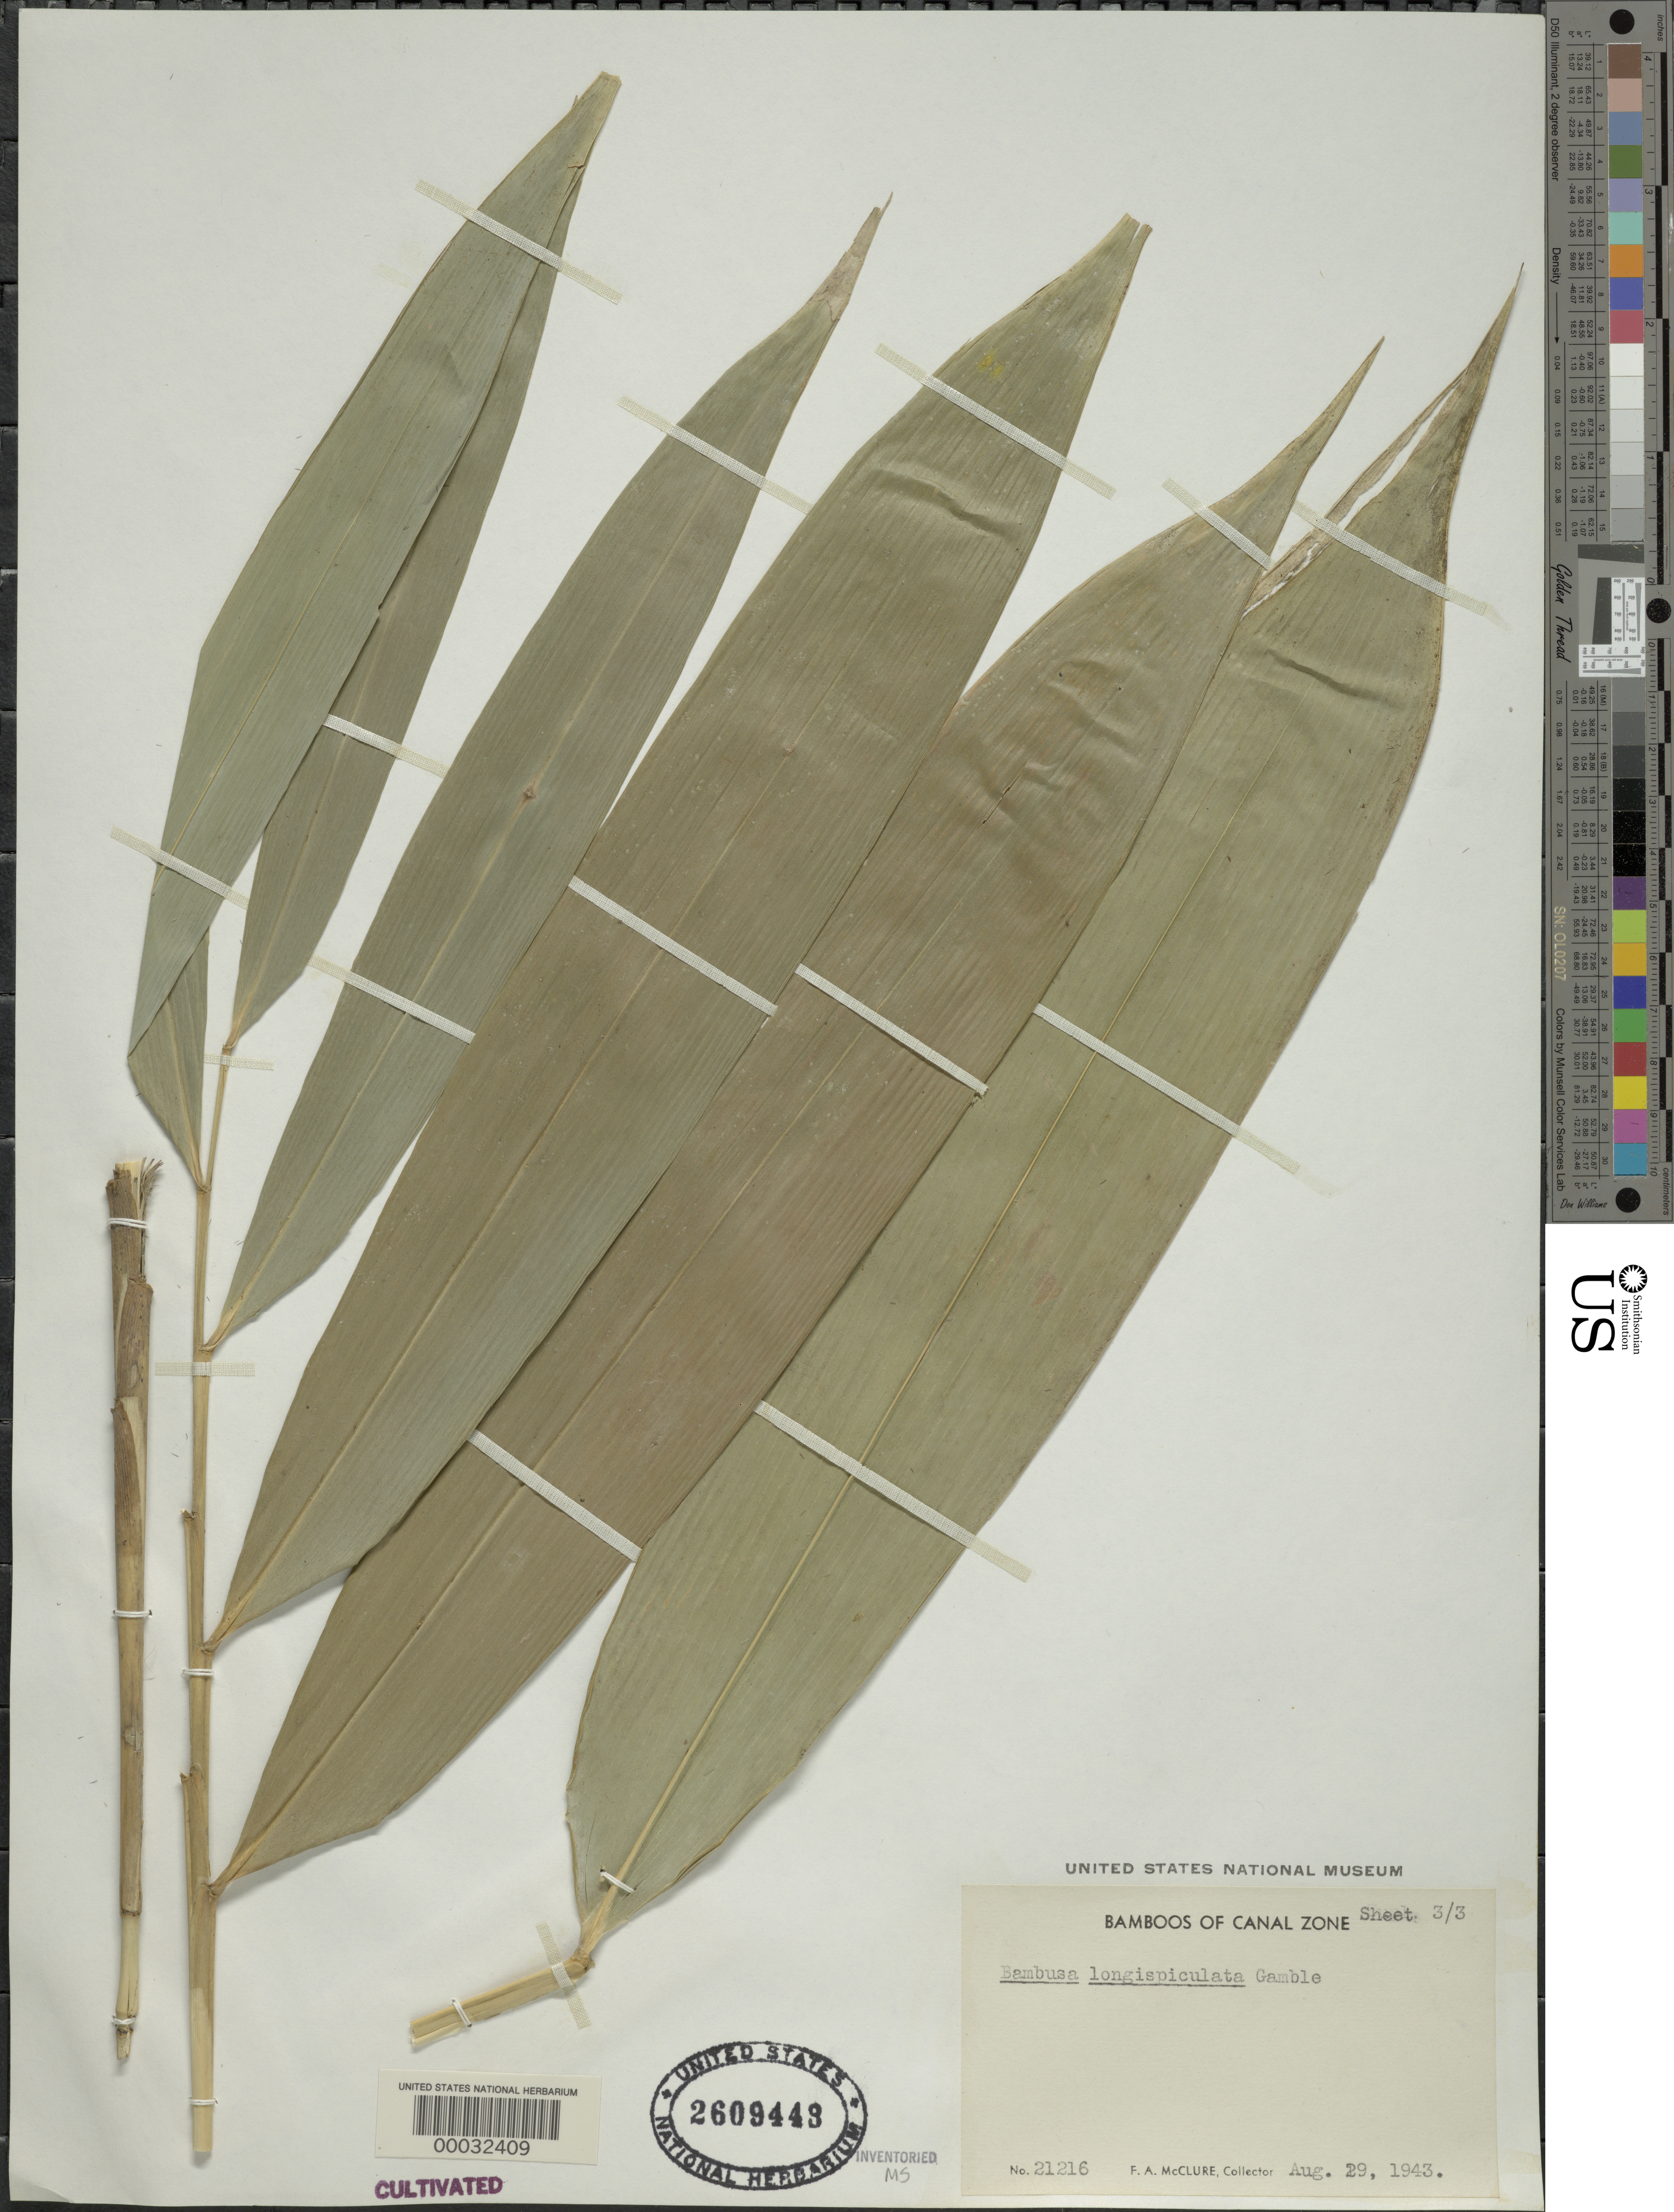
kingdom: Plantae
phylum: Tracheophyta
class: Liliopsida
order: Poales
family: Poaceae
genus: Bambusa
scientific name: Bambusa longispiculata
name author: Gamble ex Brandis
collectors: F. A. McClure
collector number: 21216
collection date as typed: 29 Aug 1943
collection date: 1943-08-29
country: Panama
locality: Esperimental Gardens-summit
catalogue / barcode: US 2609443